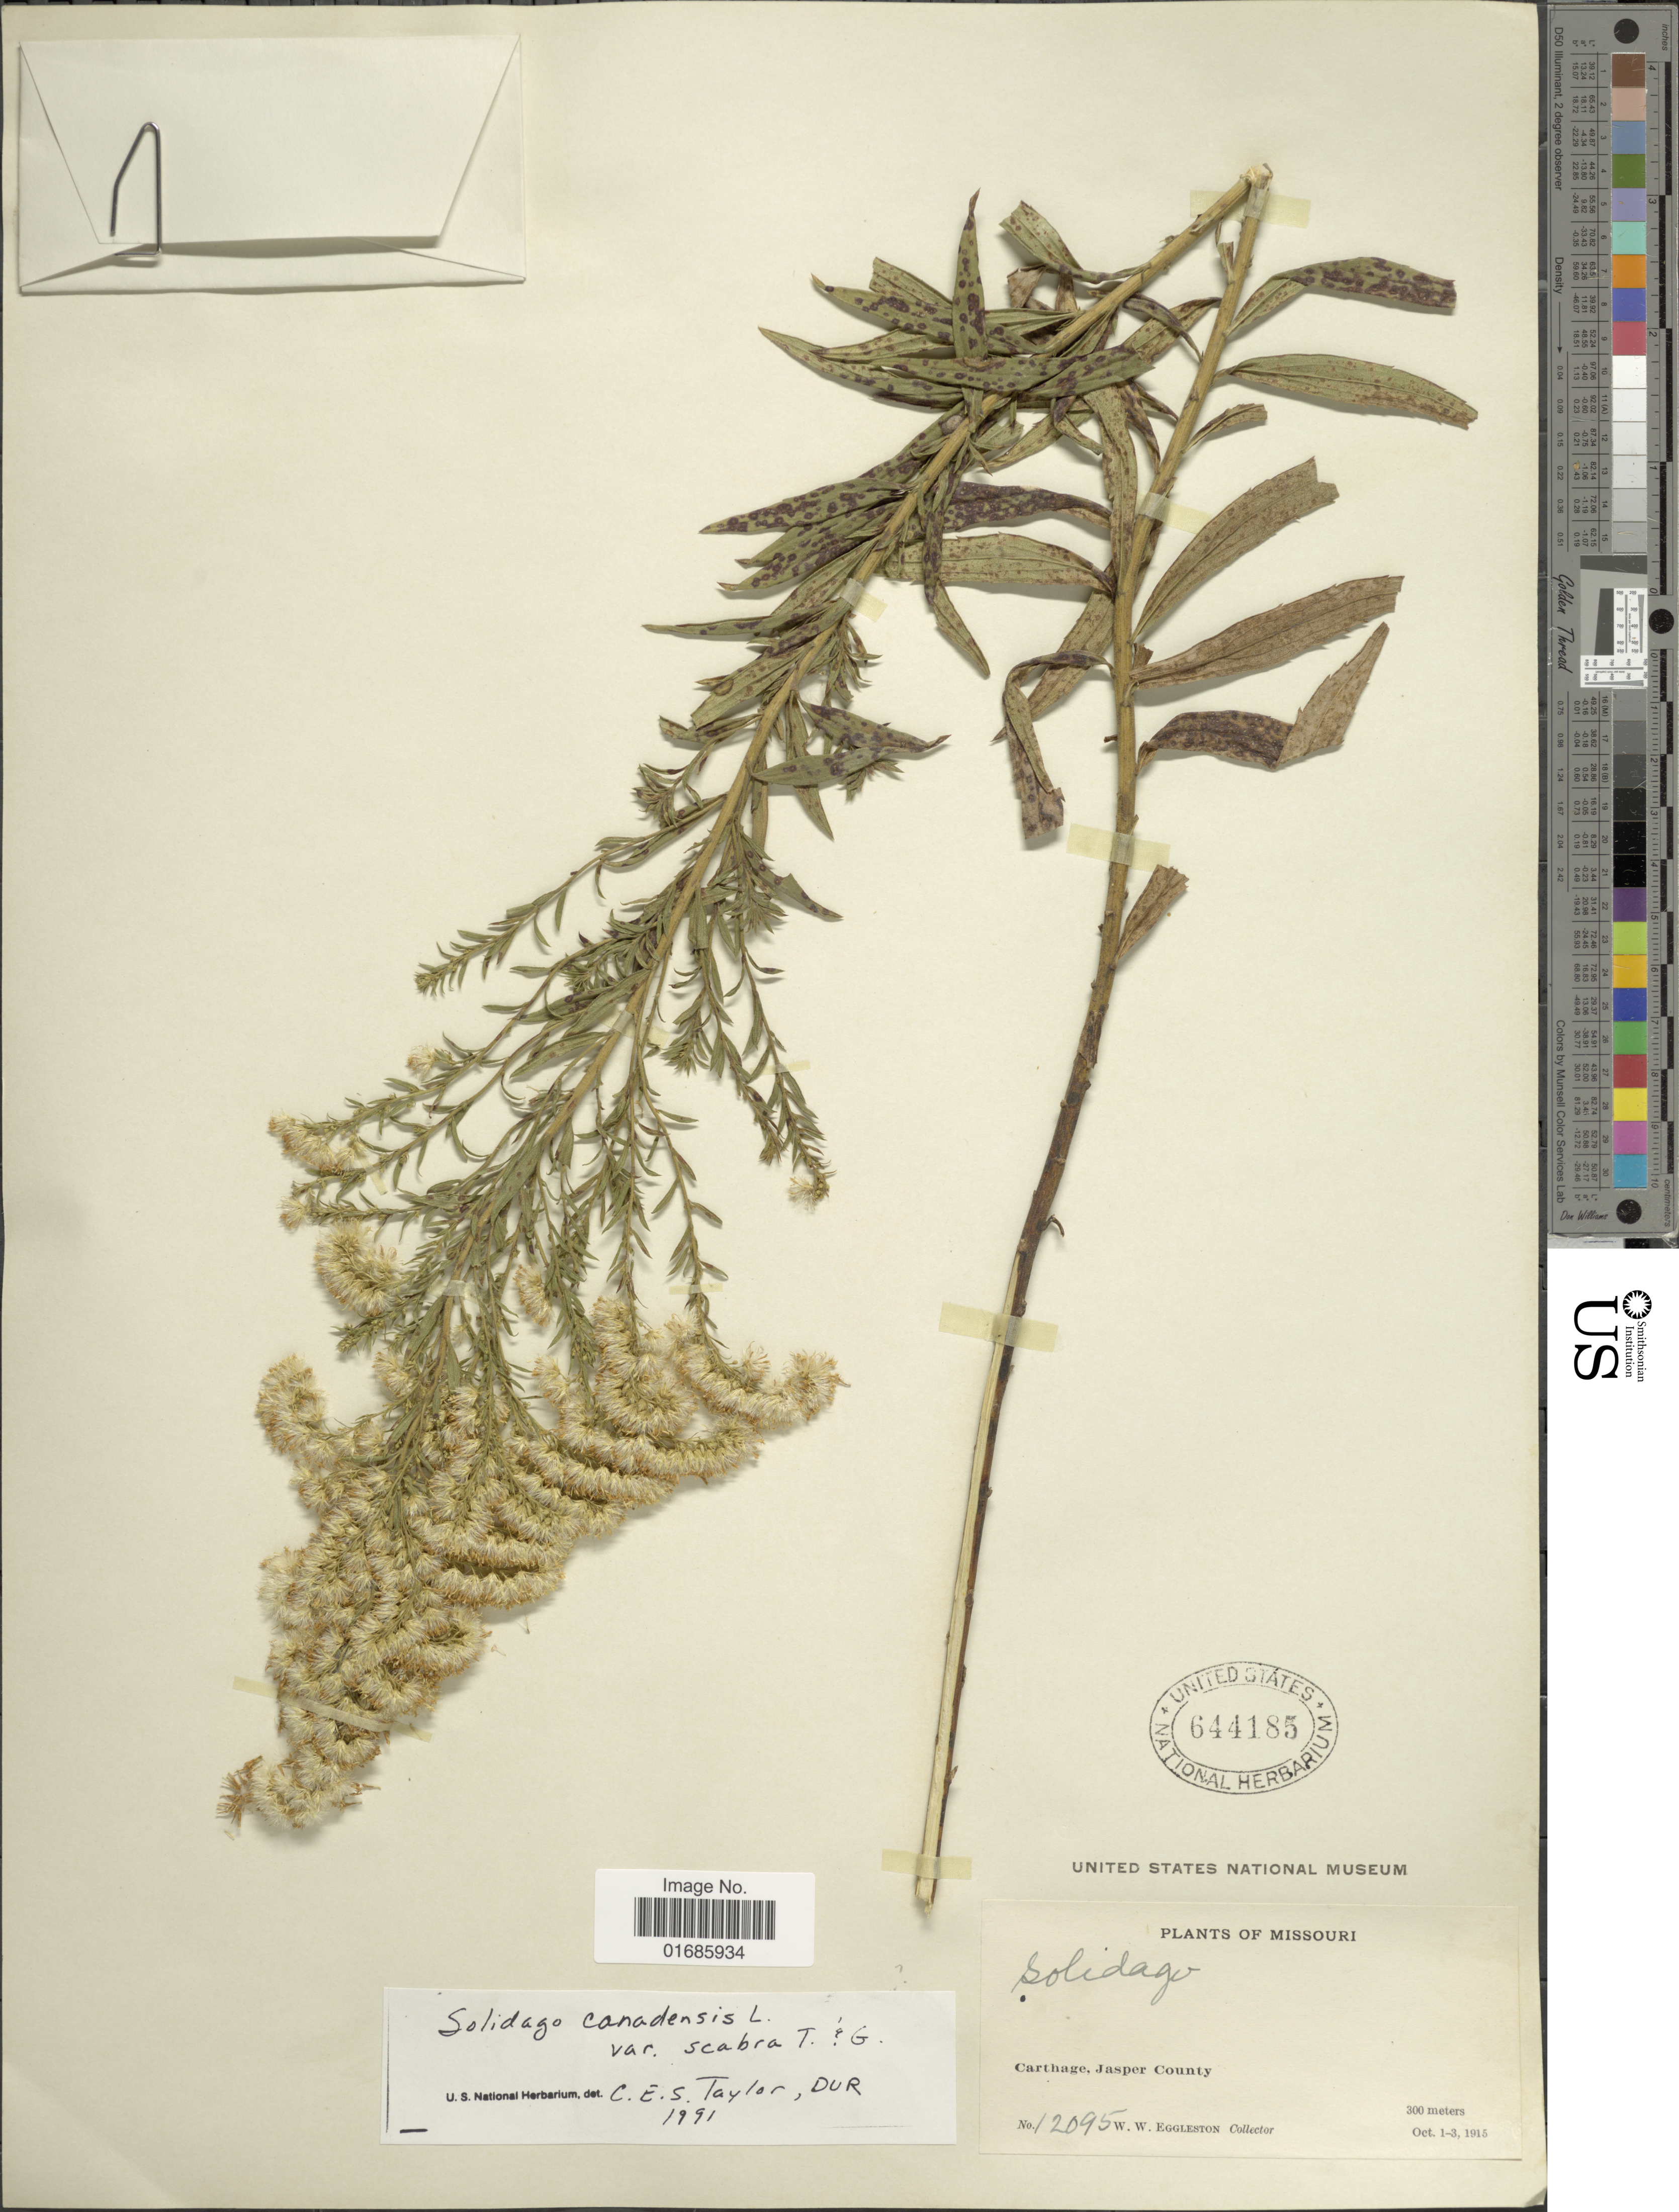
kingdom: Plantae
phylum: Tracheophyta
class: Magnoliopsida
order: Asterales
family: Asteraceae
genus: Solidago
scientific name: Solidago canadensis var. scabra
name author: (Muhl. ex Willd.) Torr. & A. Gray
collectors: W. W. Eggleston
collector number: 12095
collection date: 1915-10-01/1915-10-03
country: United States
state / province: Missouri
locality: Carthage, Jasper County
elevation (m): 300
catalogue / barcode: US 644185